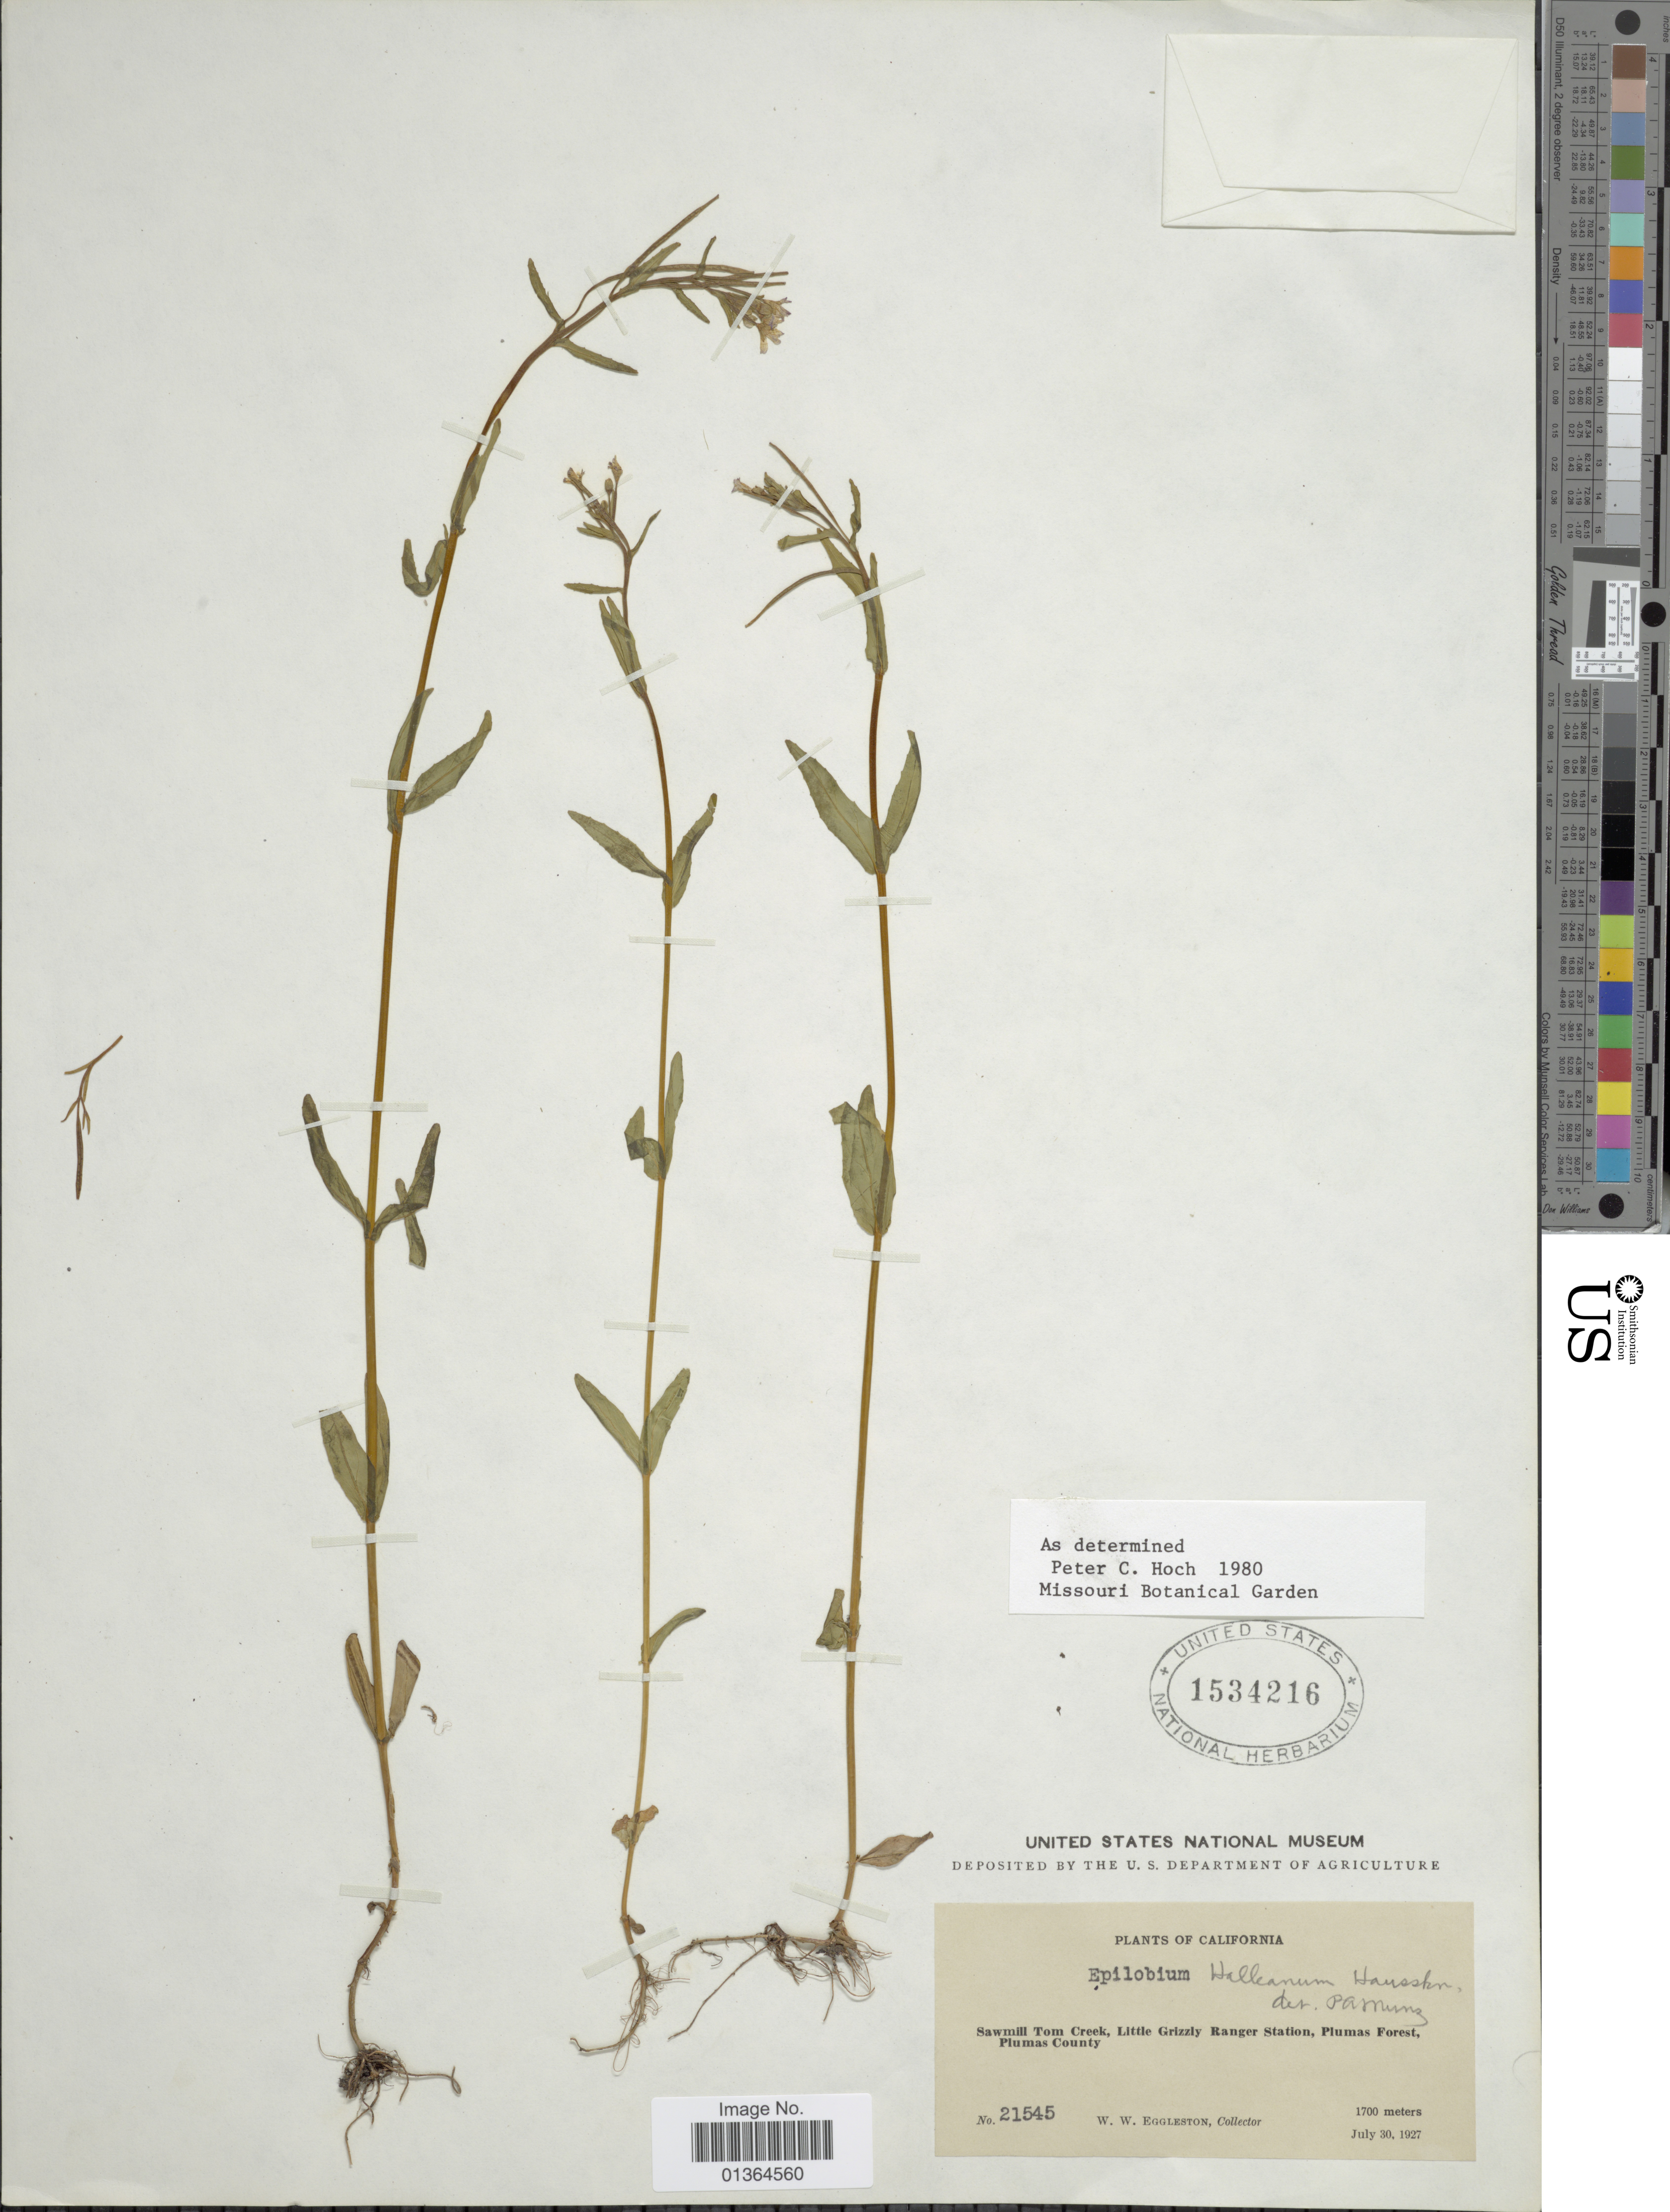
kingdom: Plantae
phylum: Tracheophyta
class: Magnoliopsida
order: Myrtales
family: Onagraceae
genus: Epilobium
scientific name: Epilobium hallianum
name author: Hausskn.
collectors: W. W. Eggleston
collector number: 21545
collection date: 1927-07-30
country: United States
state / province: California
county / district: Plumas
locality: Sawmill Tom Creek, Little Grizzly Ranger Station, Plumas Forest, Plumas County.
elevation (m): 1700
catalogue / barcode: US 1534216